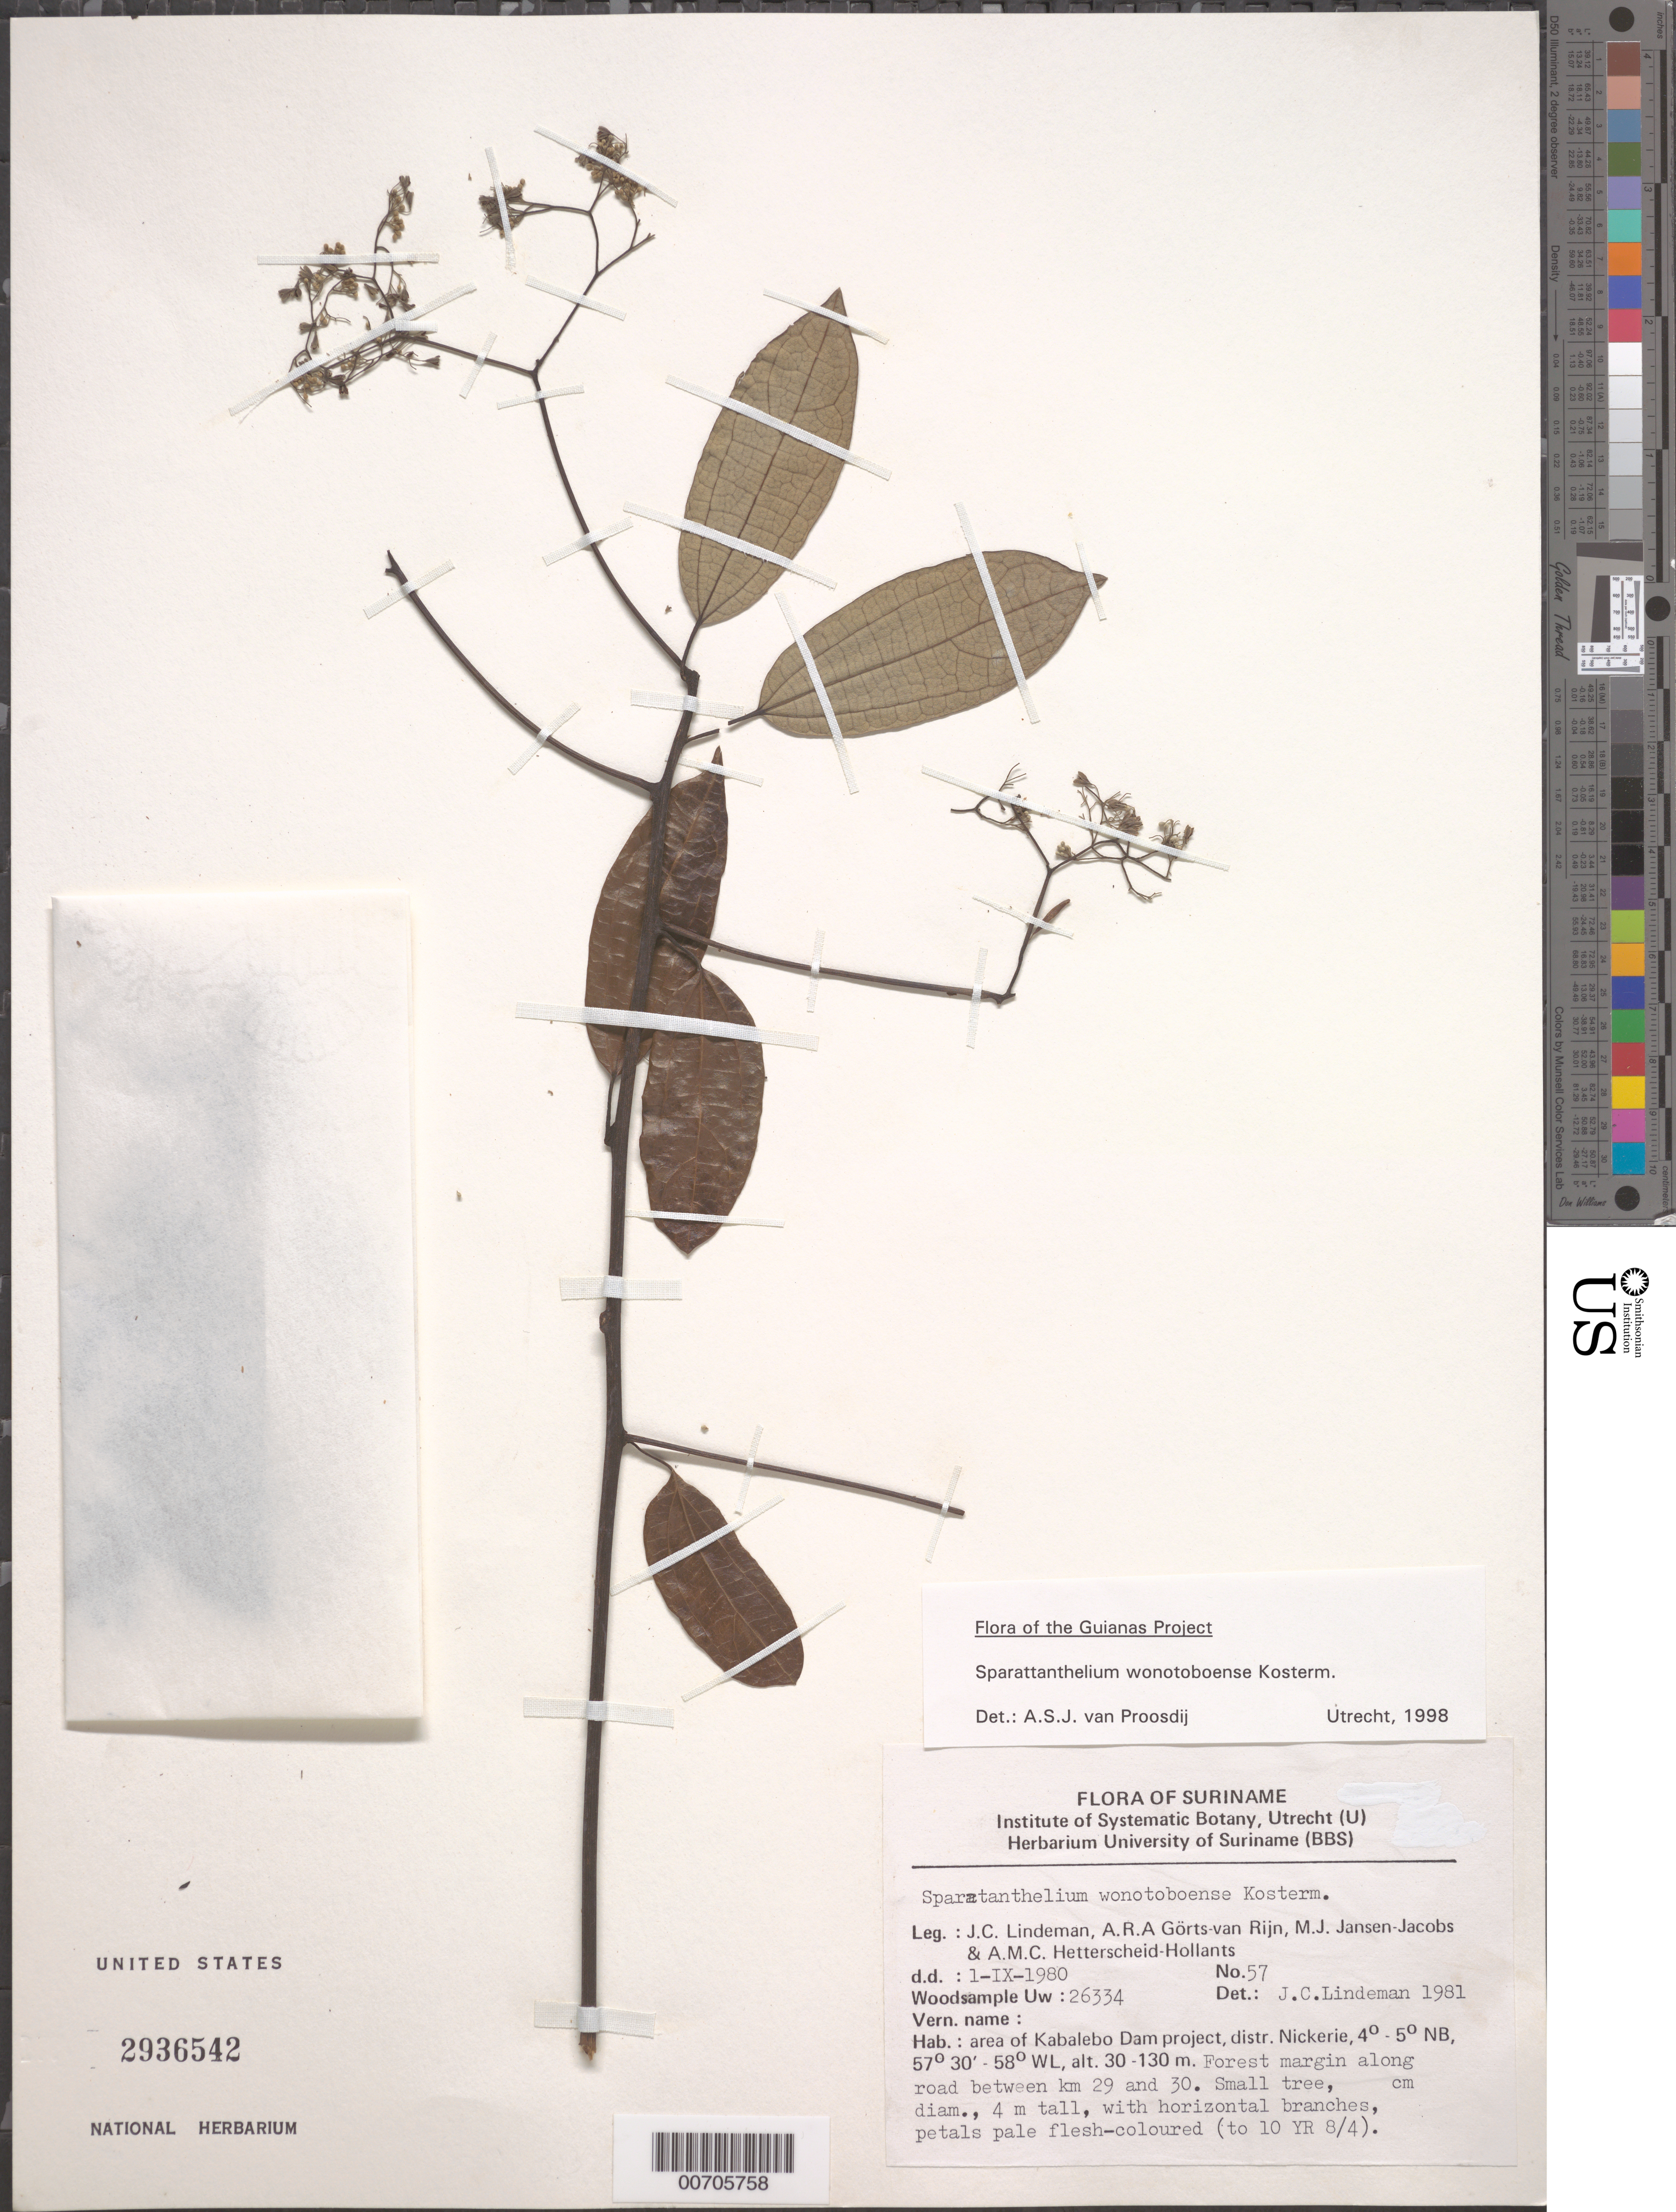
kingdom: Plantae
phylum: Tracheophyta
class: Magnoliopsida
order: Laurales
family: Hernandiaceae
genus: Sparattanthelium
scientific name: Sparattanthelium wonotoboense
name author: Kosterm.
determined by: Proosdij, A. S. J. van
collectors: J. C. Lindeman, A. .R. A. Görts-van Rijn, M. J. Jansen-Jacobs & A. Hetterscheid-Hollants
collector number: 80 57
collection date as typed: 1-Sep-80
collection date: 1980-09-01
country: Suriname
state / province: Nickerie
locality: Kabalebo Dam project area, km 29-30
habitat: Forest margin along road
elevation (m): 30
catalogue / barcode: US 2936542